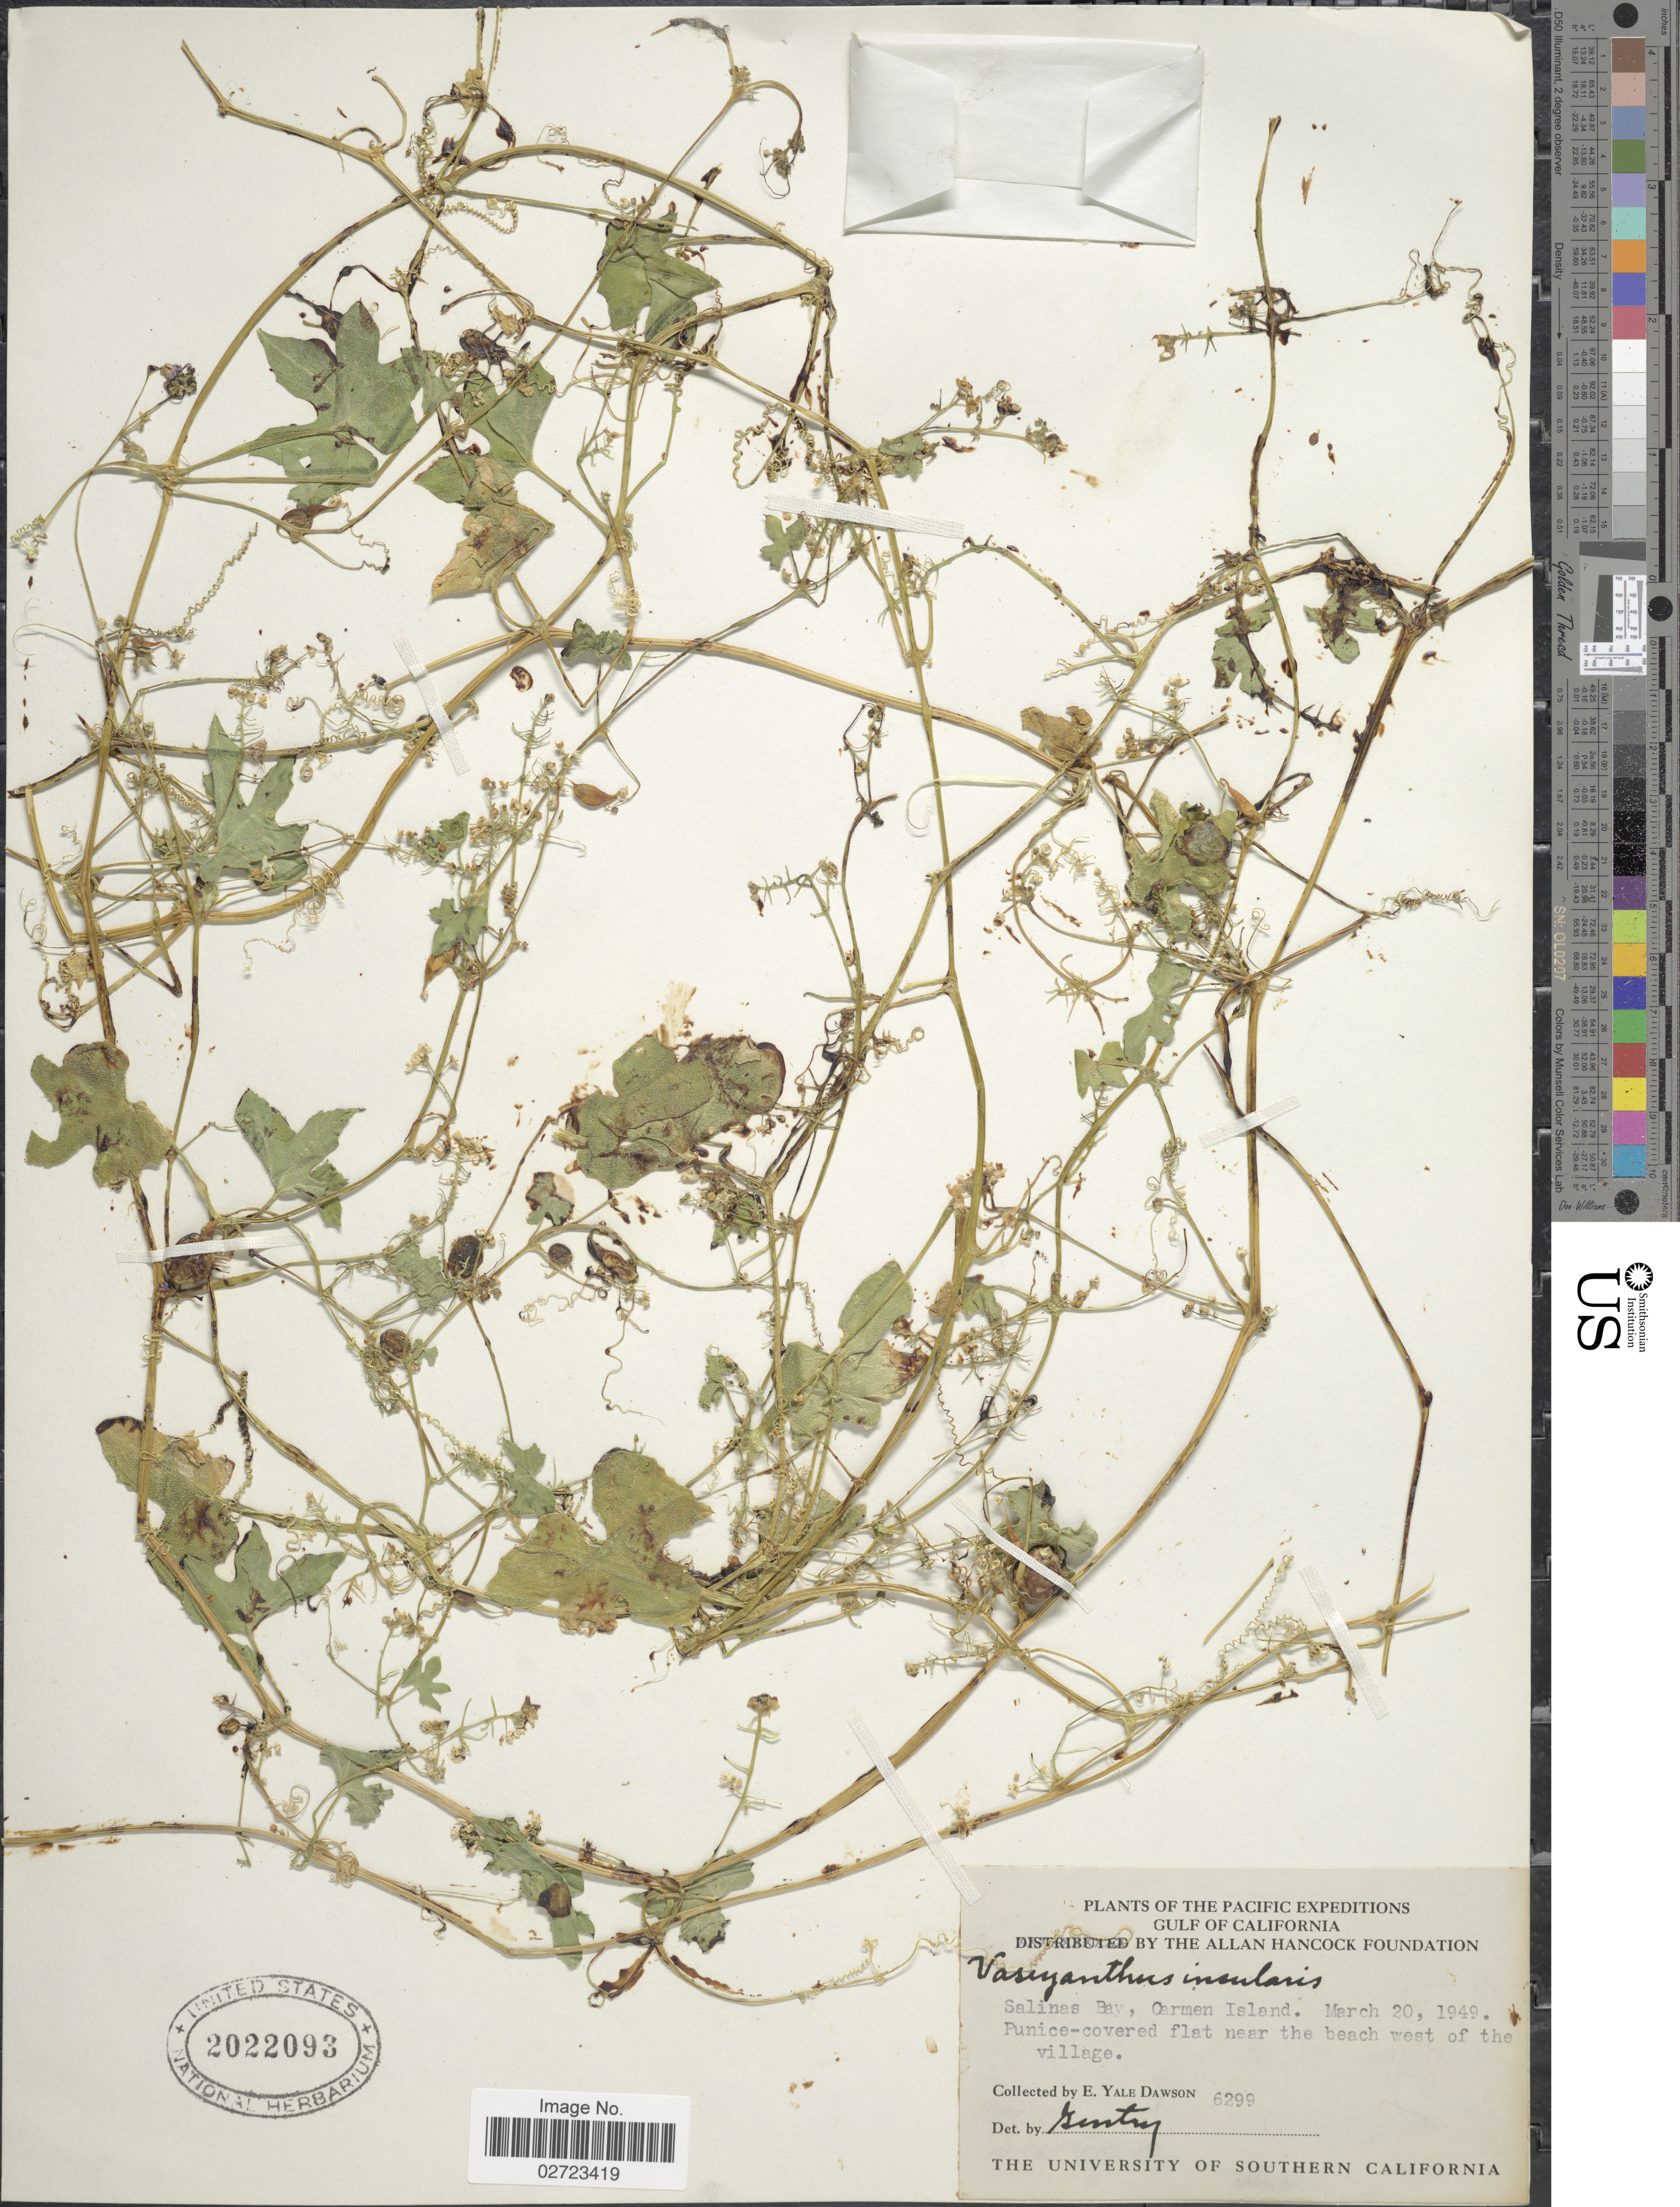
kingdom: Plantae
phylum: Tracheophyta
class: Magnoliopsida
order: Cucurbitales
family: Cucurbitaceae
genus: Echinopepon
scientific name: Echinopepon insularis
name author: S. Watson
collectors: N. Yensen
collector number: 6299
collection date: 1949-03-20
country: Mexico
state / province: Baja California Sur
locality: The Pacific, Gulf of California, Salinas Bay, Carmen Island, flat near the beach west of the village.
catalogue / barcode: US 2022093